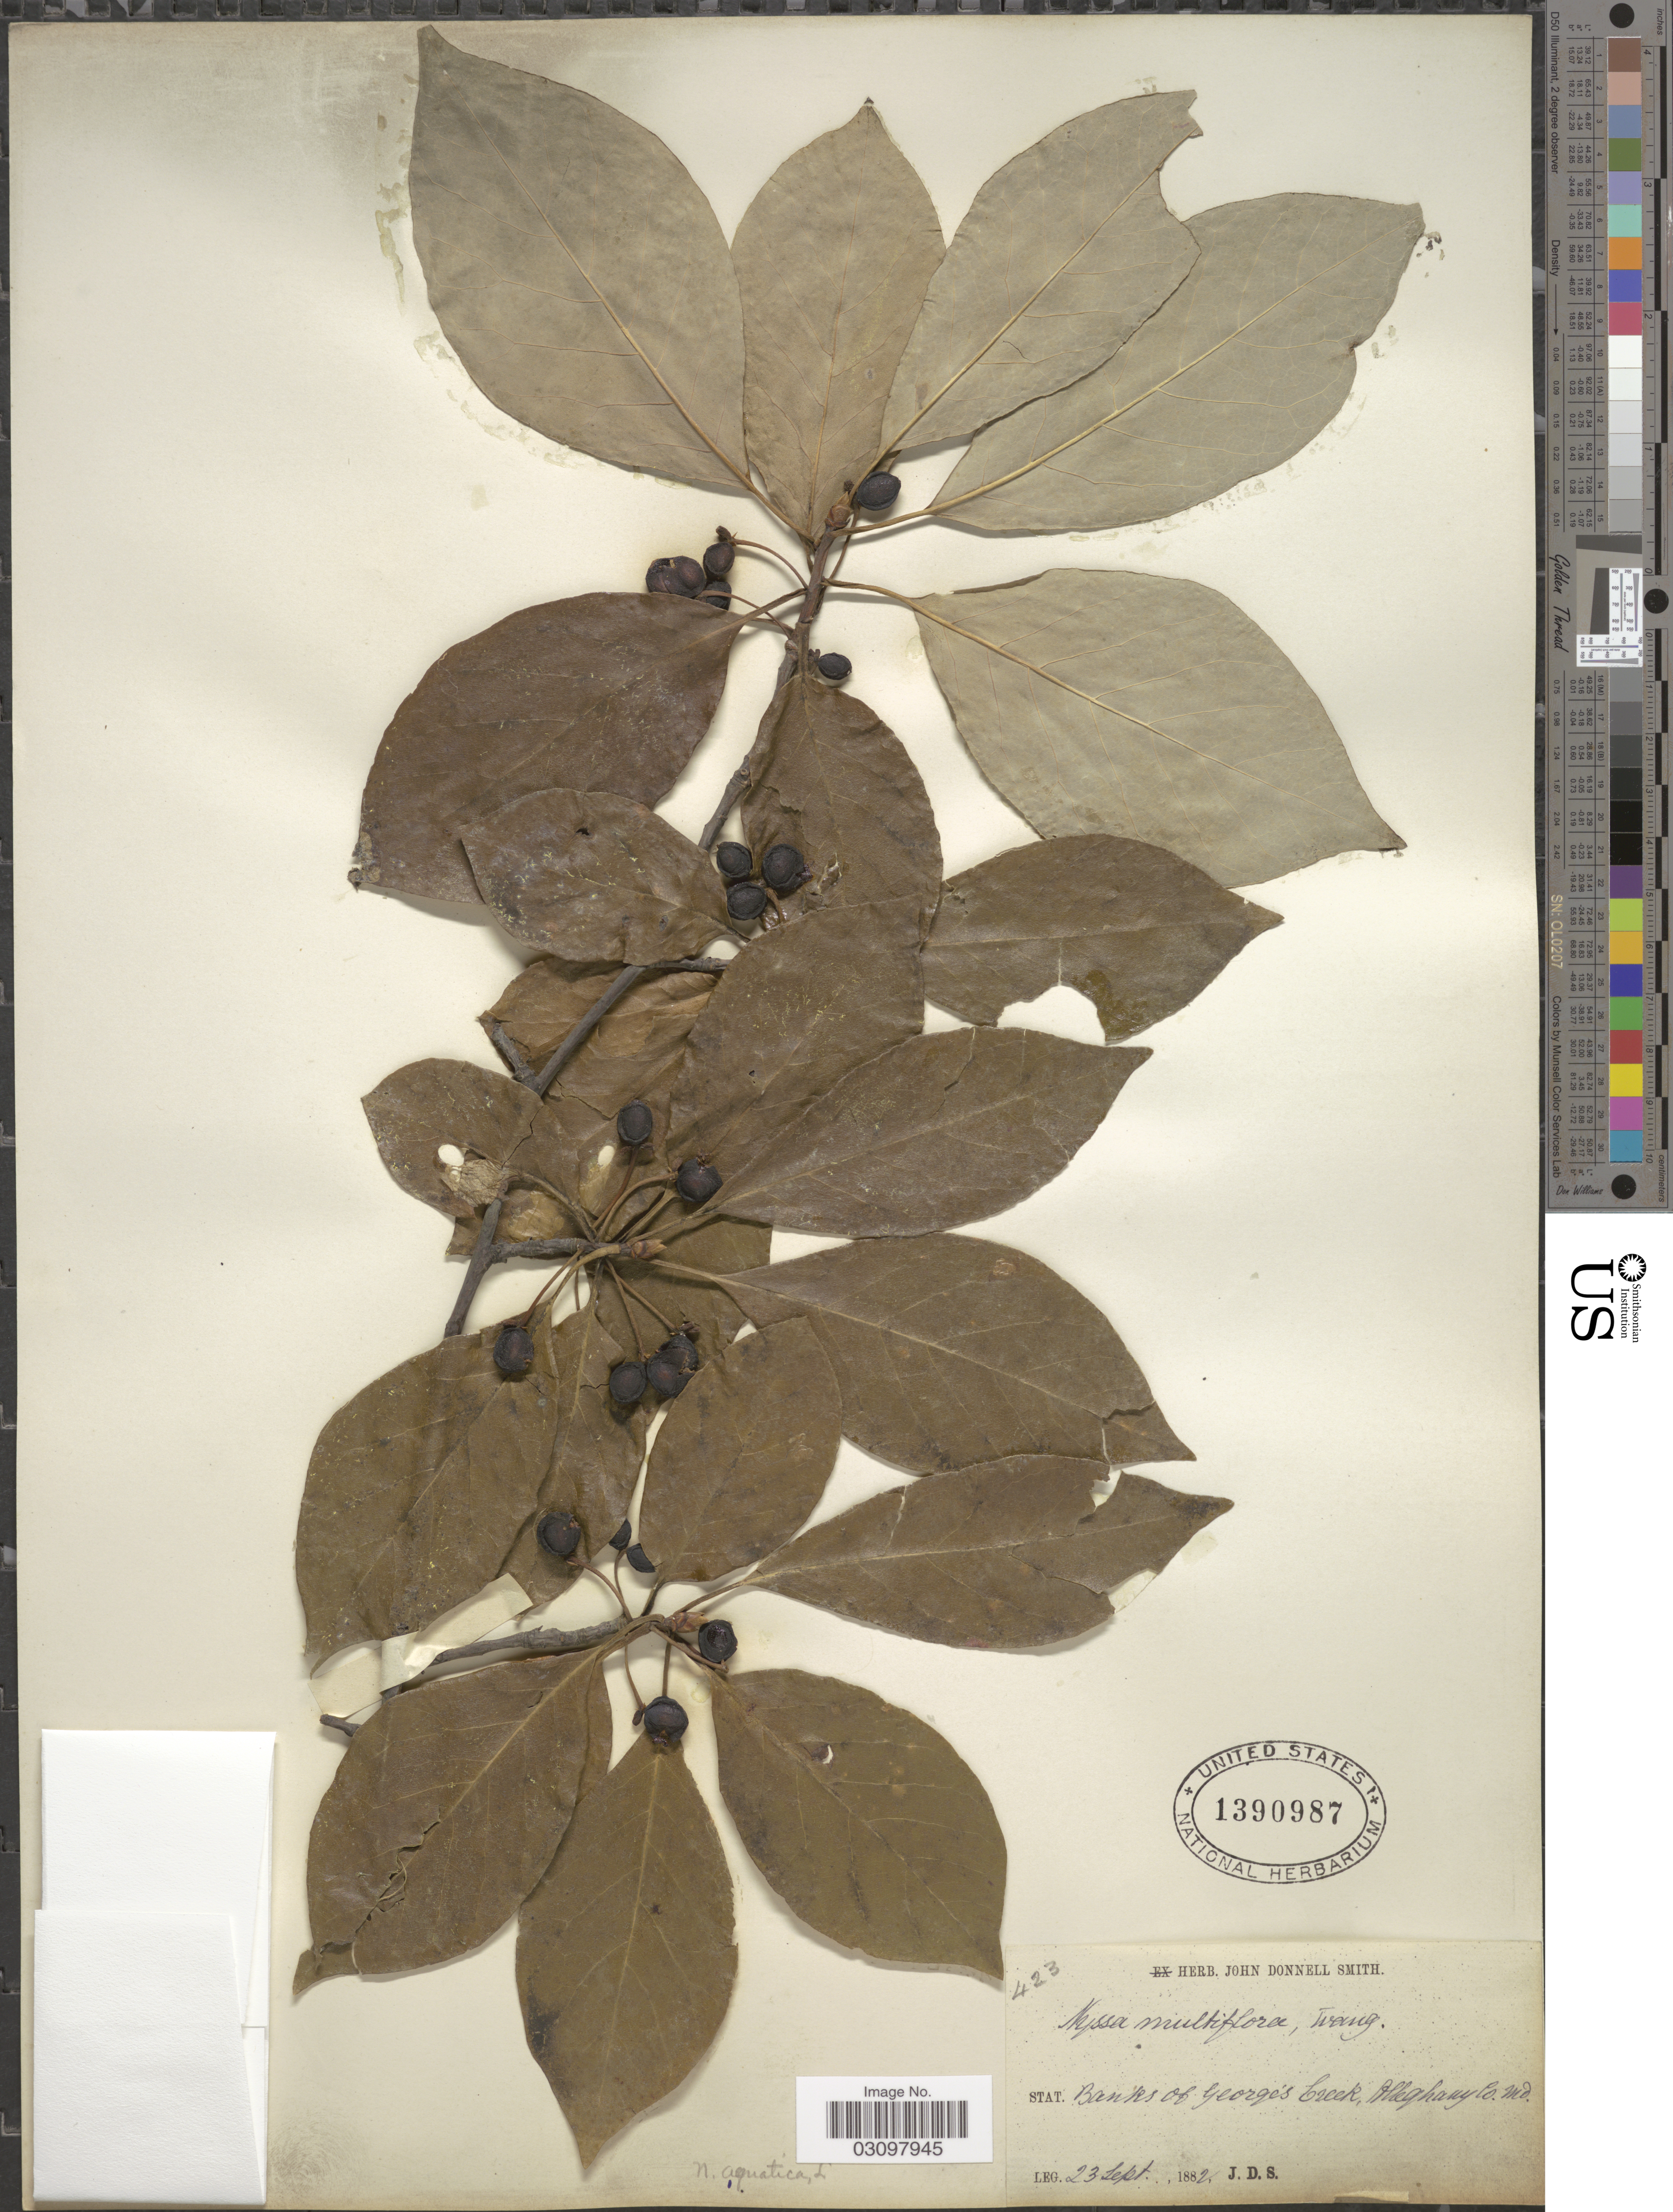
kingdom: Plantae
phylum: Tracheophyta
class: Magnoliopsida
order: Cornales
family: Nyssaceae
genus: Nyssa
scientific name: Nyssa sylvatica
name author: Marshall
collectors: J. Donnell Smith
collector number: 423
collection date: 1882-09-23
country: United States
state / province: Maryland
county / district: Allegany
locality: Stat. Banks of George's Creek, Alleghany Co. Md.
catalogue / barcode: US 1390987